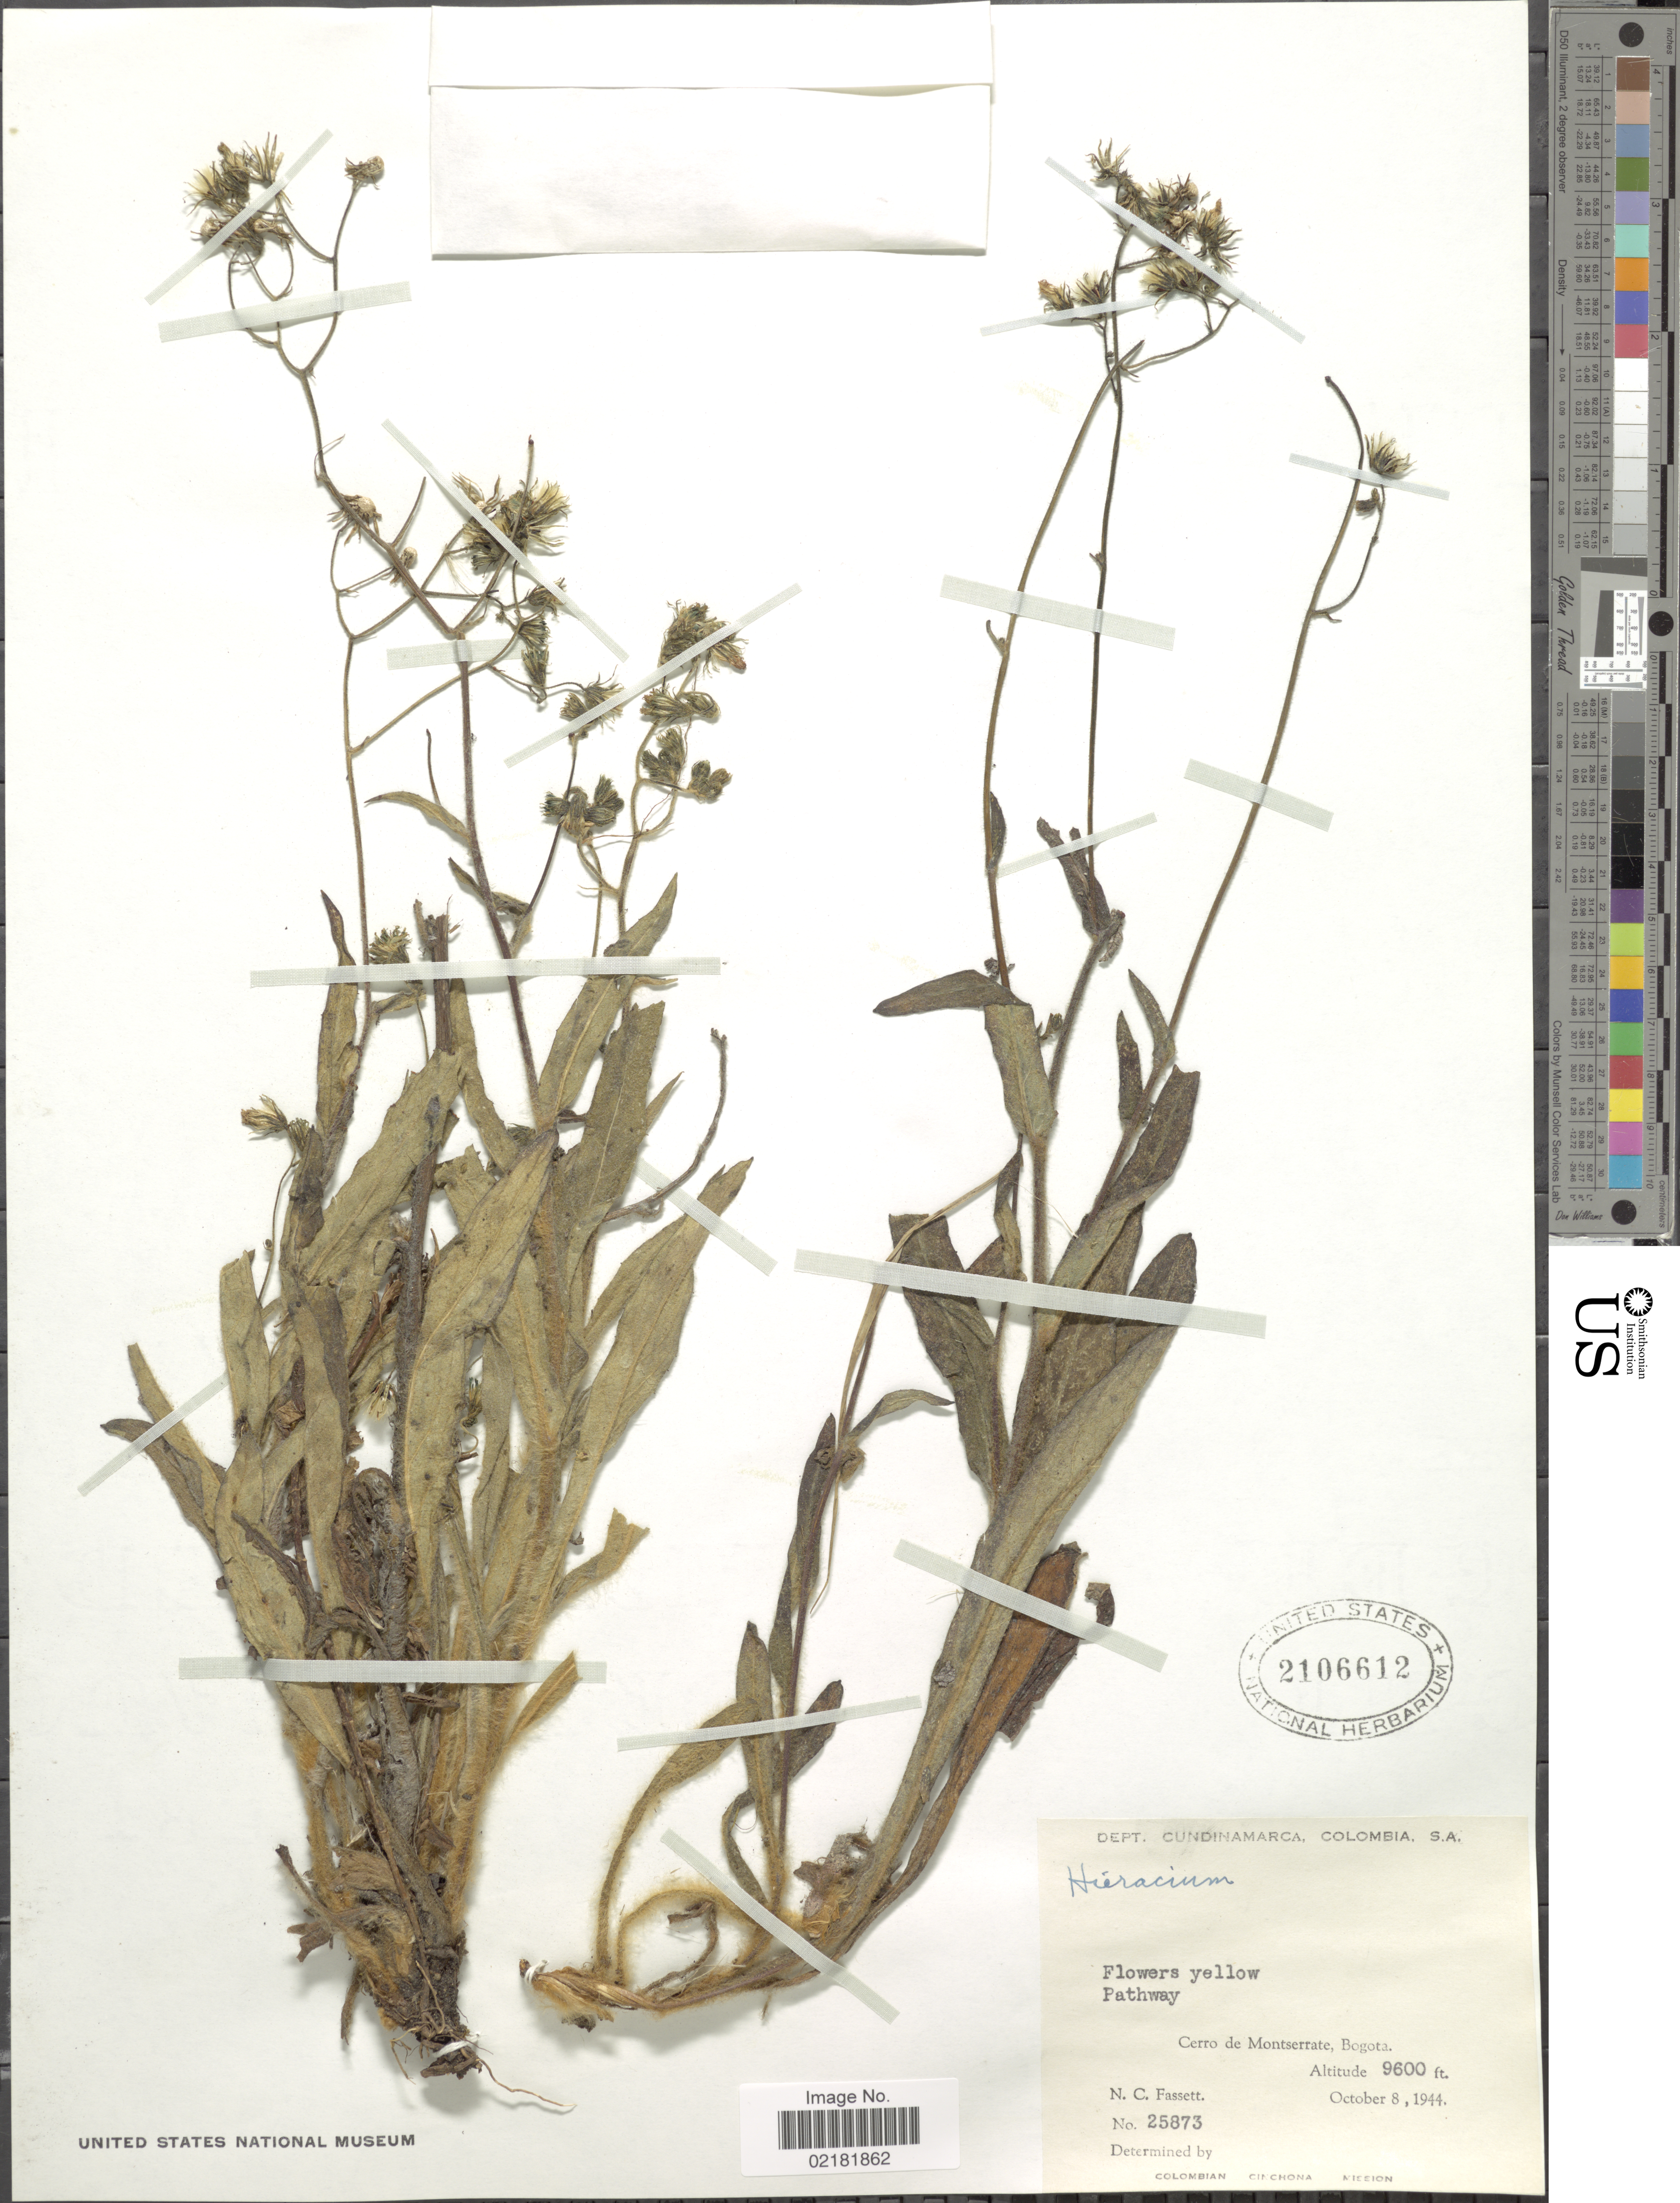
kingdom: Plantae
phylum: Tracheophyta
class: Magnoliopsida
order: Asterales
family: Asteraceae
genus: Hieracium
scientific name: Hieracium repandulare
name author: Druce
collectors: N. C. Fassett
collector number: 25873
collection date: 1944-10-08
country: Colombia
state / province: Cundinamarca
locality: S.A., Pathway, Cerro de Montserrate, Bogota.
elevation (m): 2926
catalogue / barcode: US 2106612